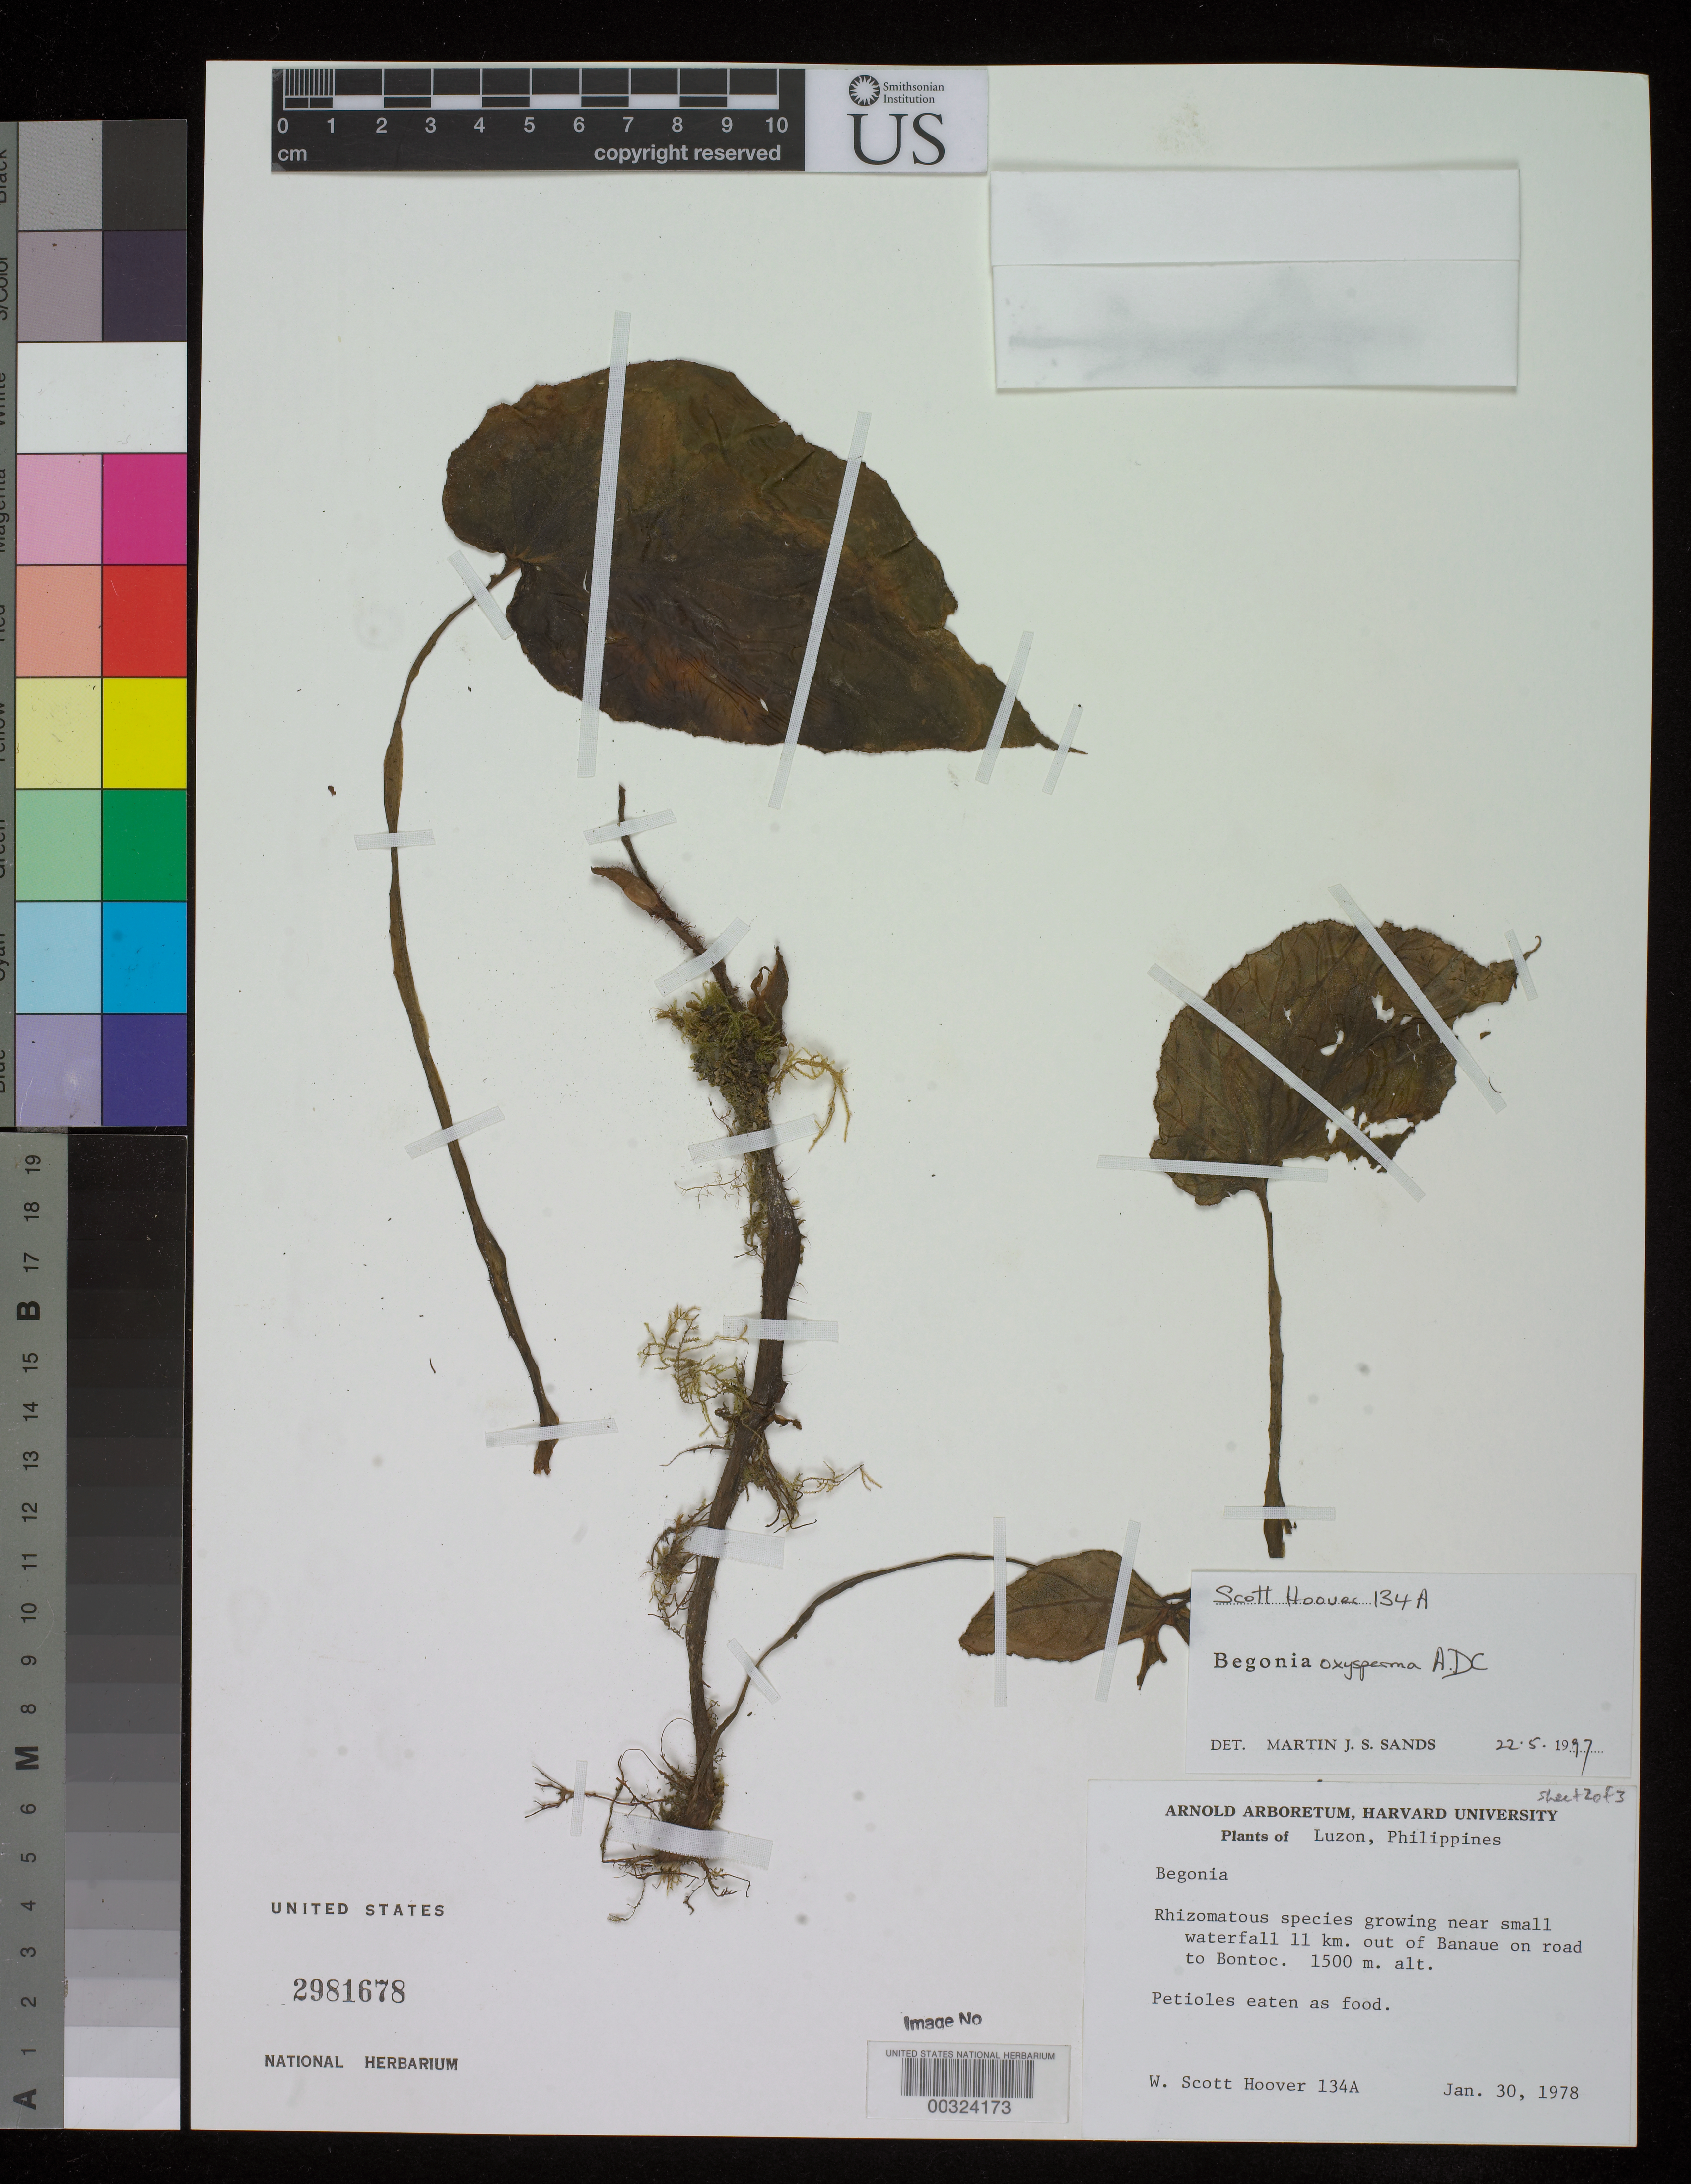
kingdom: Plantae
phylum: Tracheophyta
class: Magnoliopsida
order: Cucurbitales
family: Begoniaceae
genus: Begonia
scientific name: Begonia oxysperma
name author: A. DC.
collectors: W. S. Hoover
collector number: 134a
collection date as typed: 30 Jan 1978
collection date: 1978-01-30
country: Philippines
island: Luzon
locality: Waterfall 11 km out of banaue on road to bontoc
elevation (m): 1500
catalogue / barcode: US 2981678